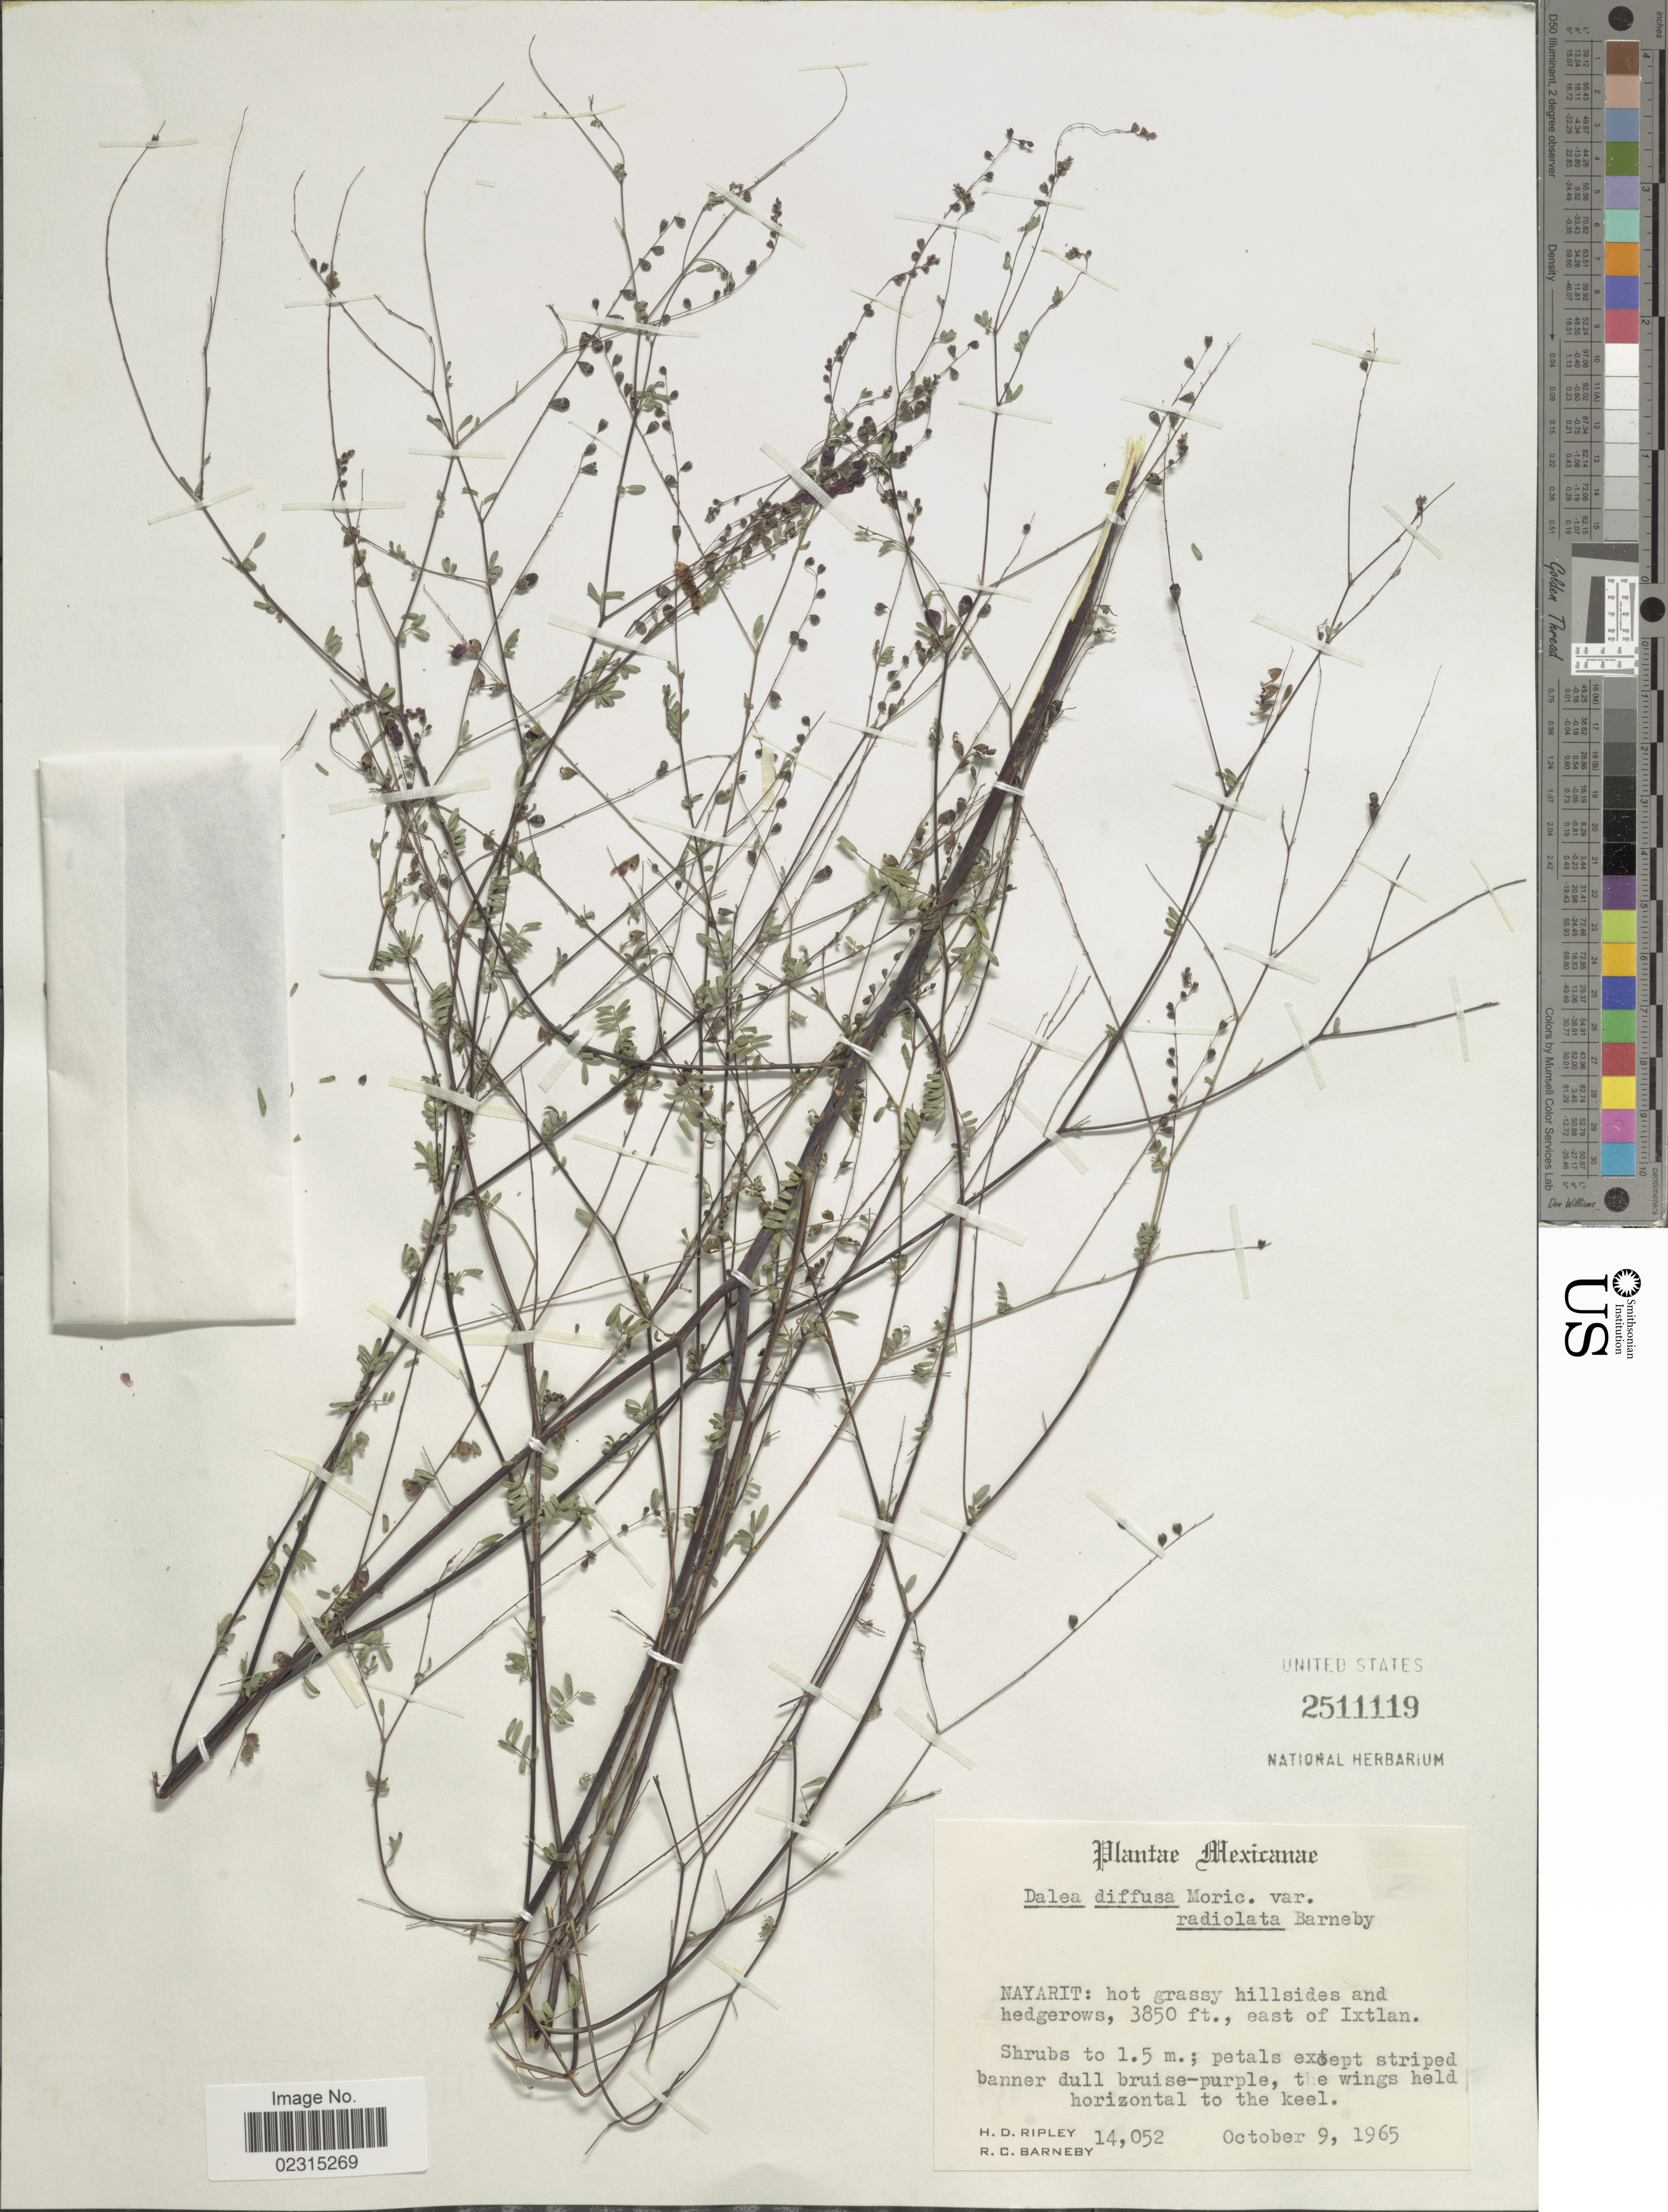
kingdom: Plantae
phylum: Tracheophyta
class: Magnoliopsida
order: Fabales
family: Fabaceae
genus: Marina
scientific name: Marina diffusa var. diffusa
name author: (Moric.) Barneby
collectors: H. Ripley & R. C. Barneby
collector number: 14052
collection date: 1965-10-09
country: Mexico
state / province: Nayarit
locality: Hot grassy hillsides and hedgerows., east of Ixtlan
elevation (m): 1173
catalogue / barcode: US 2511119